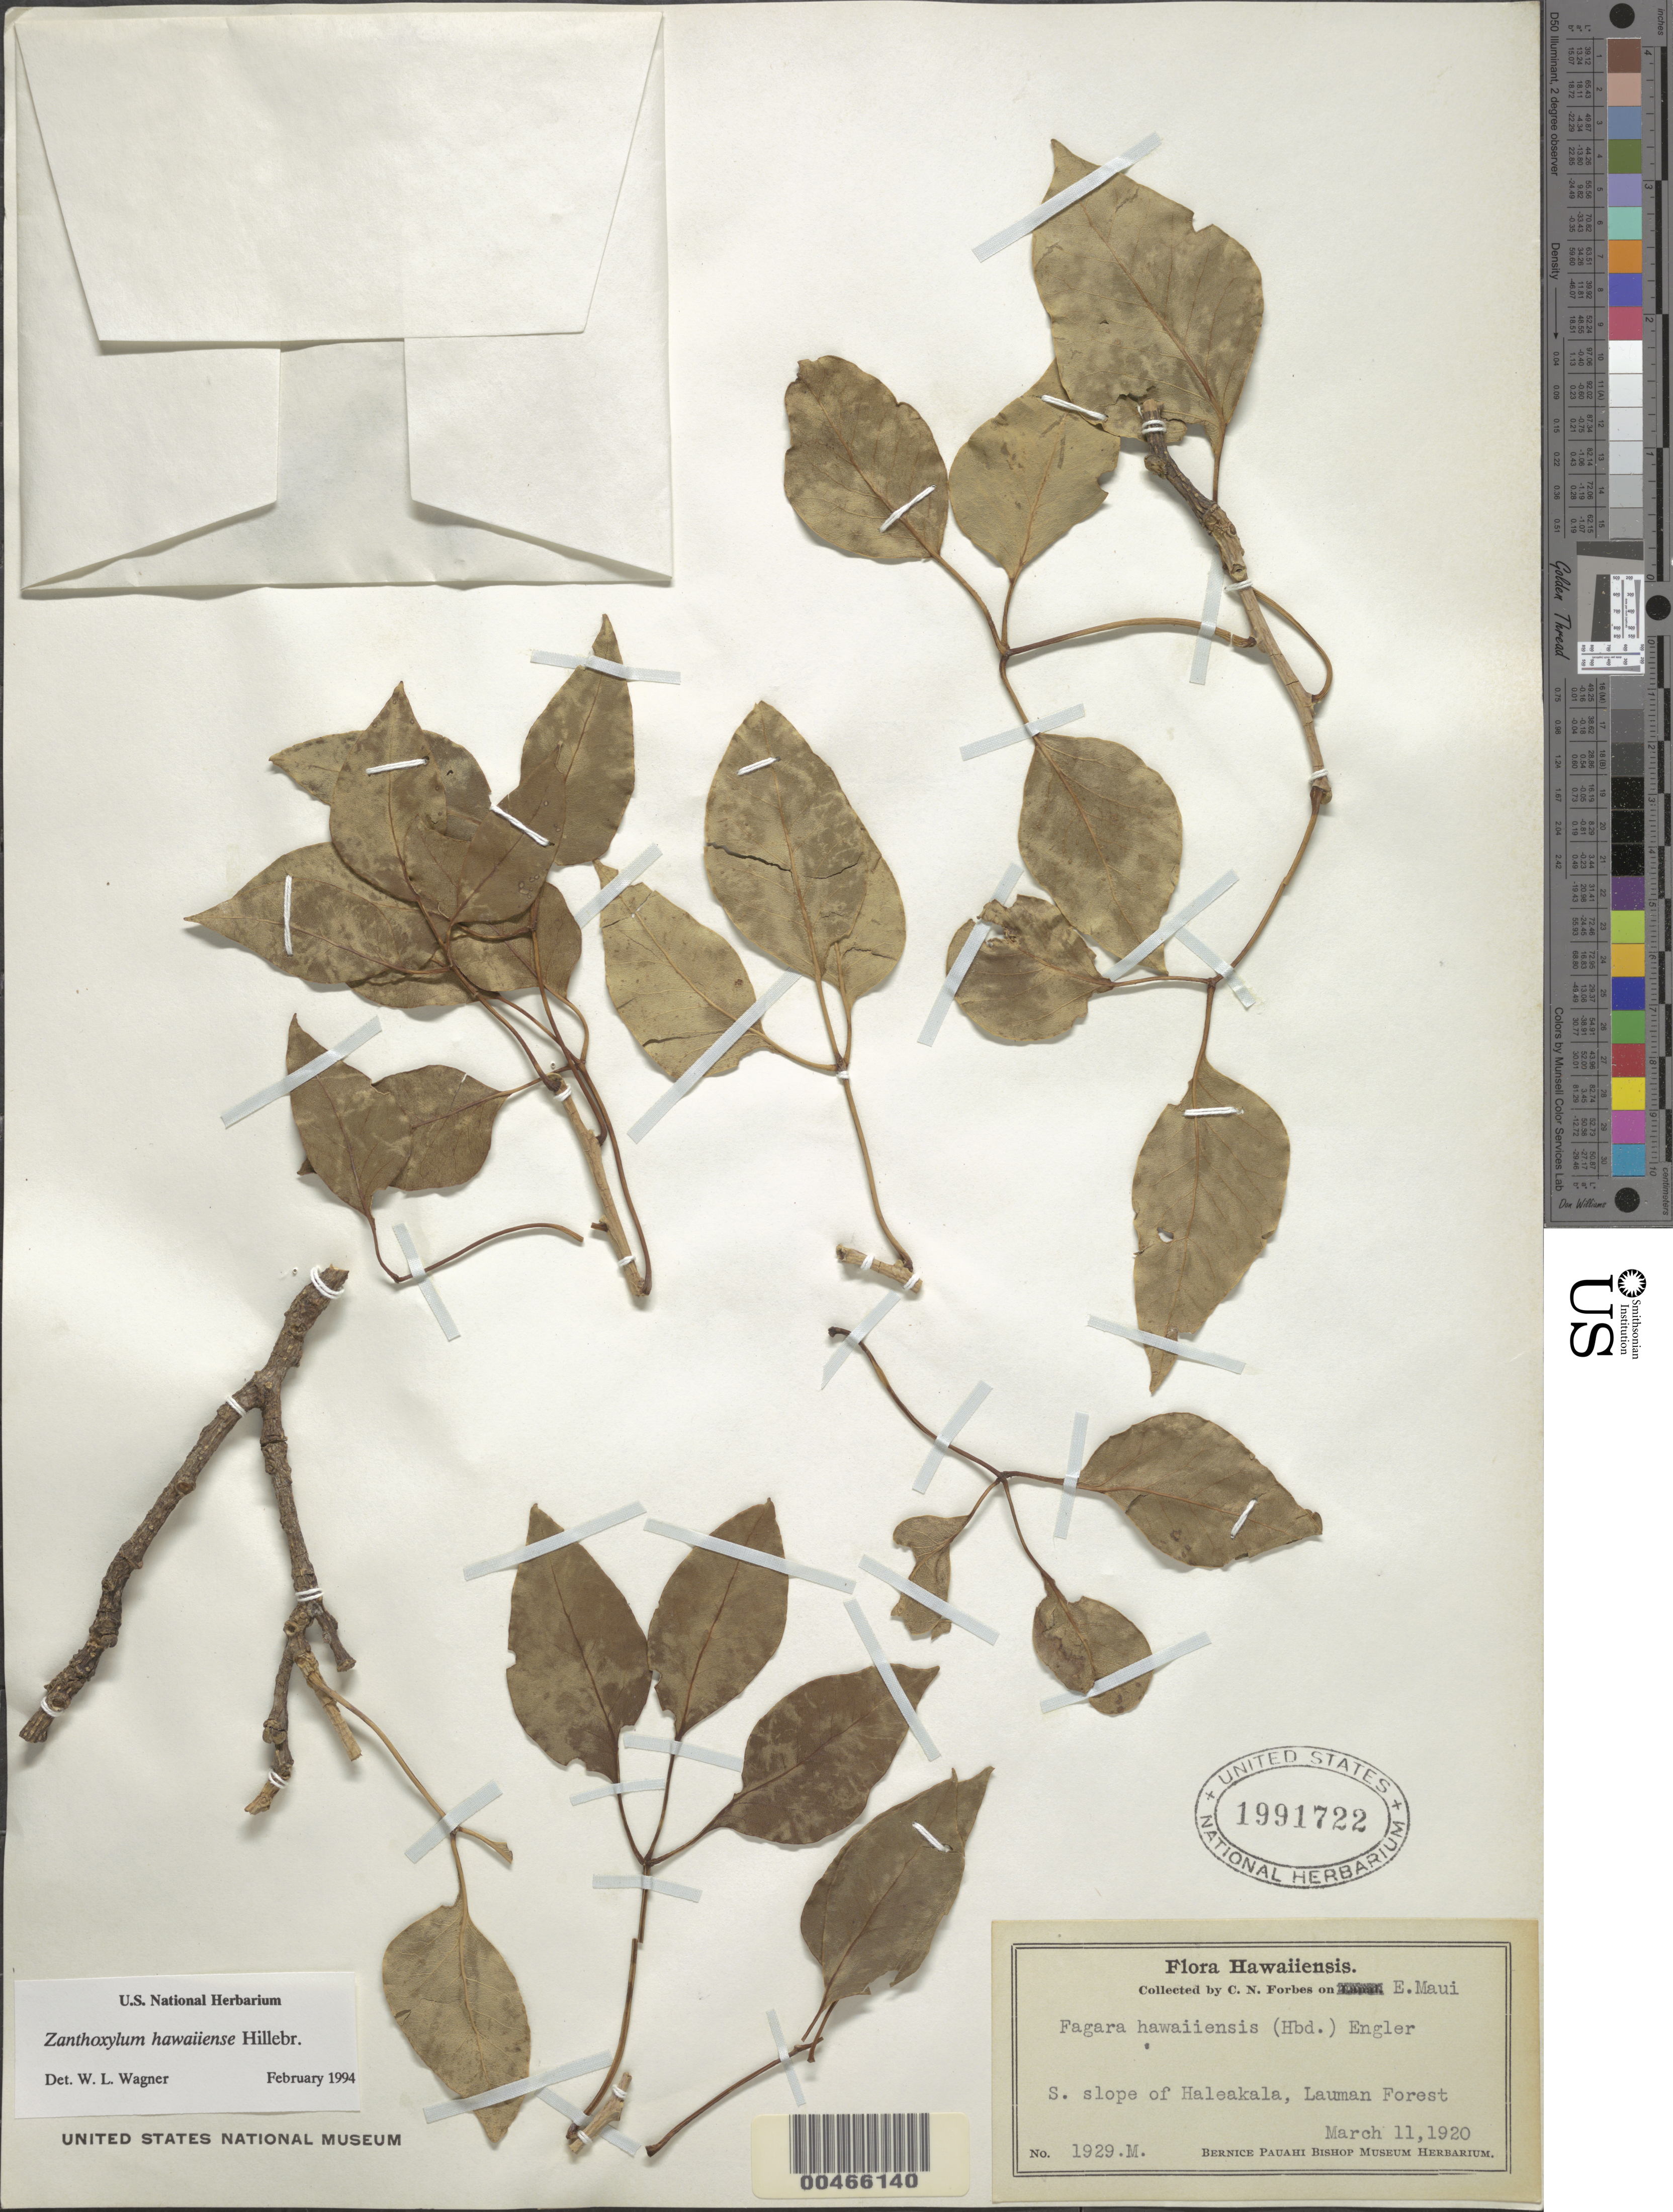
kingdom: Plantae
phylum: Tracheophyta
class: Magnoliopsida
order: Sapindales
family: Rutaceae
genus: Zanthoxylum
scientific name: Zanthoxylum hawaiiense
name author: Hillebr.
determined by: Wagner, W. L., (BOT), Smithsonian Institution - National Museum of Natural History (UNITED STATES)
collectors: C. N. Forbes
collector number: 1929.M.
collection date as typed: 11 Mar 1920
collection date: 1920-03-11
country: United States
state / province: Hawaii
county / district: Maui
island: Maui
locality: S slope of Haleakala, Lauman Forest, E Maui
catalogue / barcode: US 1991722